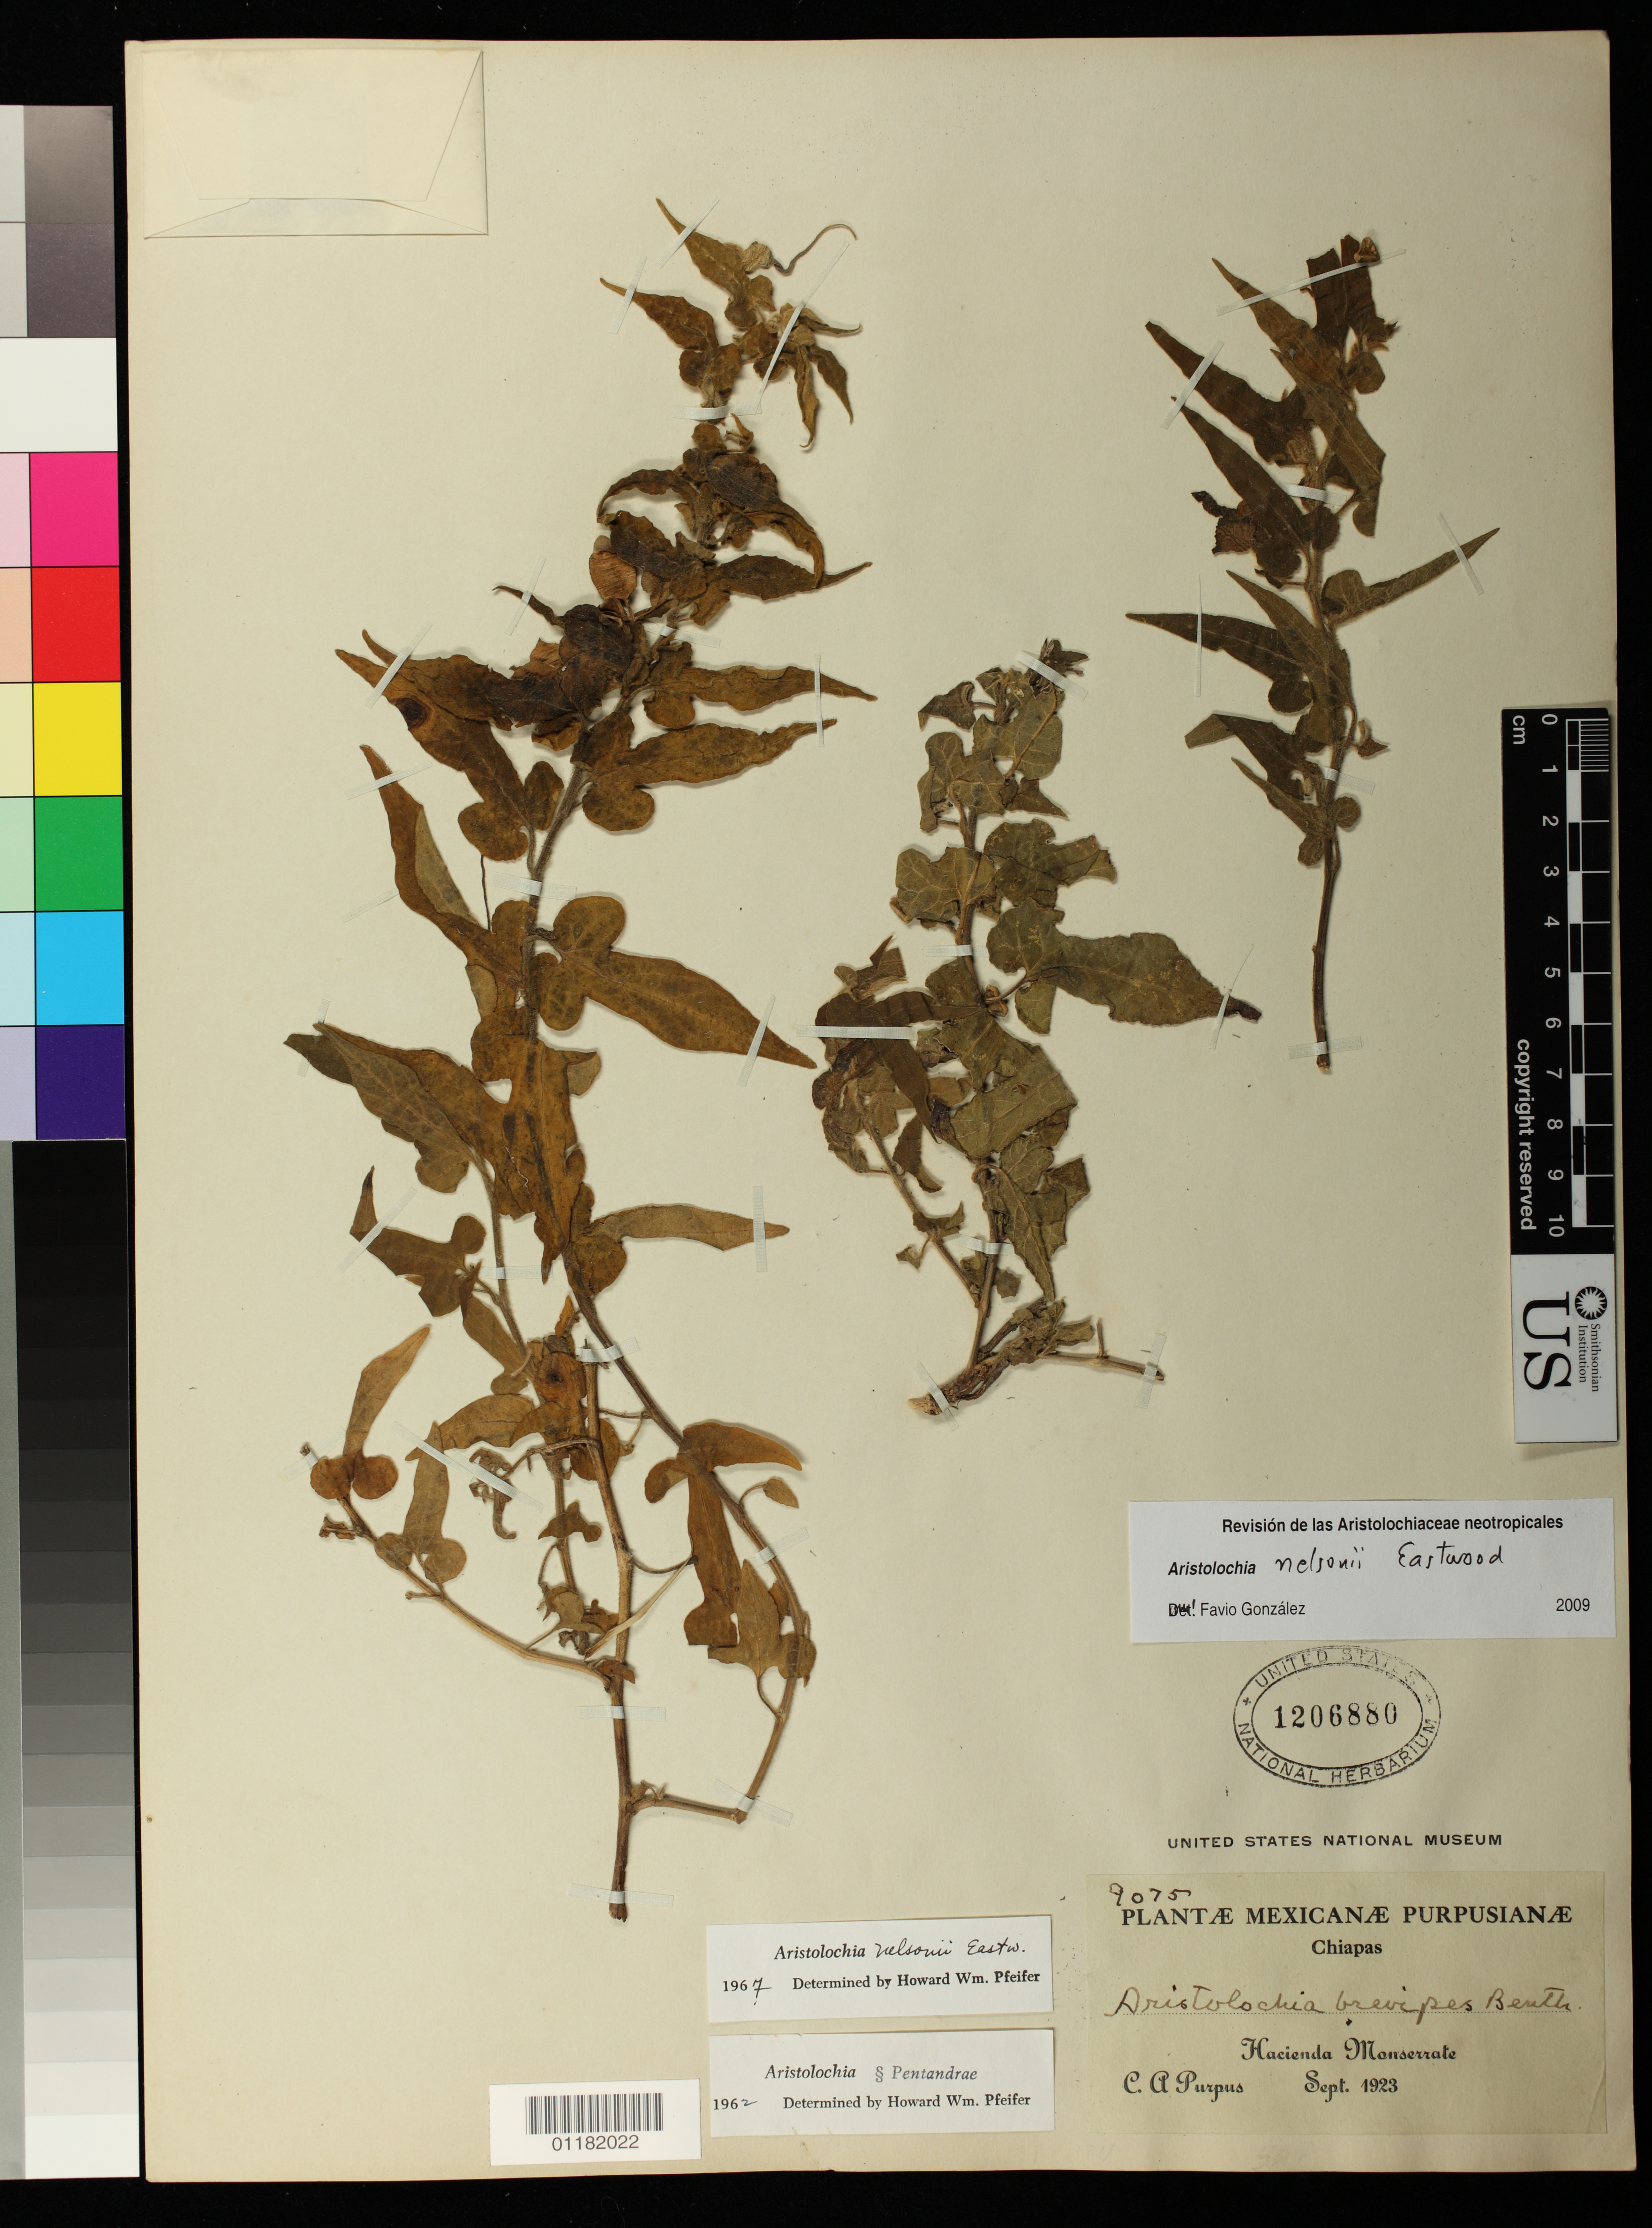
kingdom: Plantae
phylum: Tracheophyta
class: Magnoliopsida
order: Piperales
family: Aristolochiaceae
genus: Aristolochia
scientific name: Aristolochia nelsonii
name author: Eastw.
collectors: C. A. Purpus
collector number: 9075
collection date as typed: Sep 1923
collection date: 1923-09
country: Mexico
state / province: Chiapas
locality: Hacienda Monserrate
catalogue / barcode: US 1206880